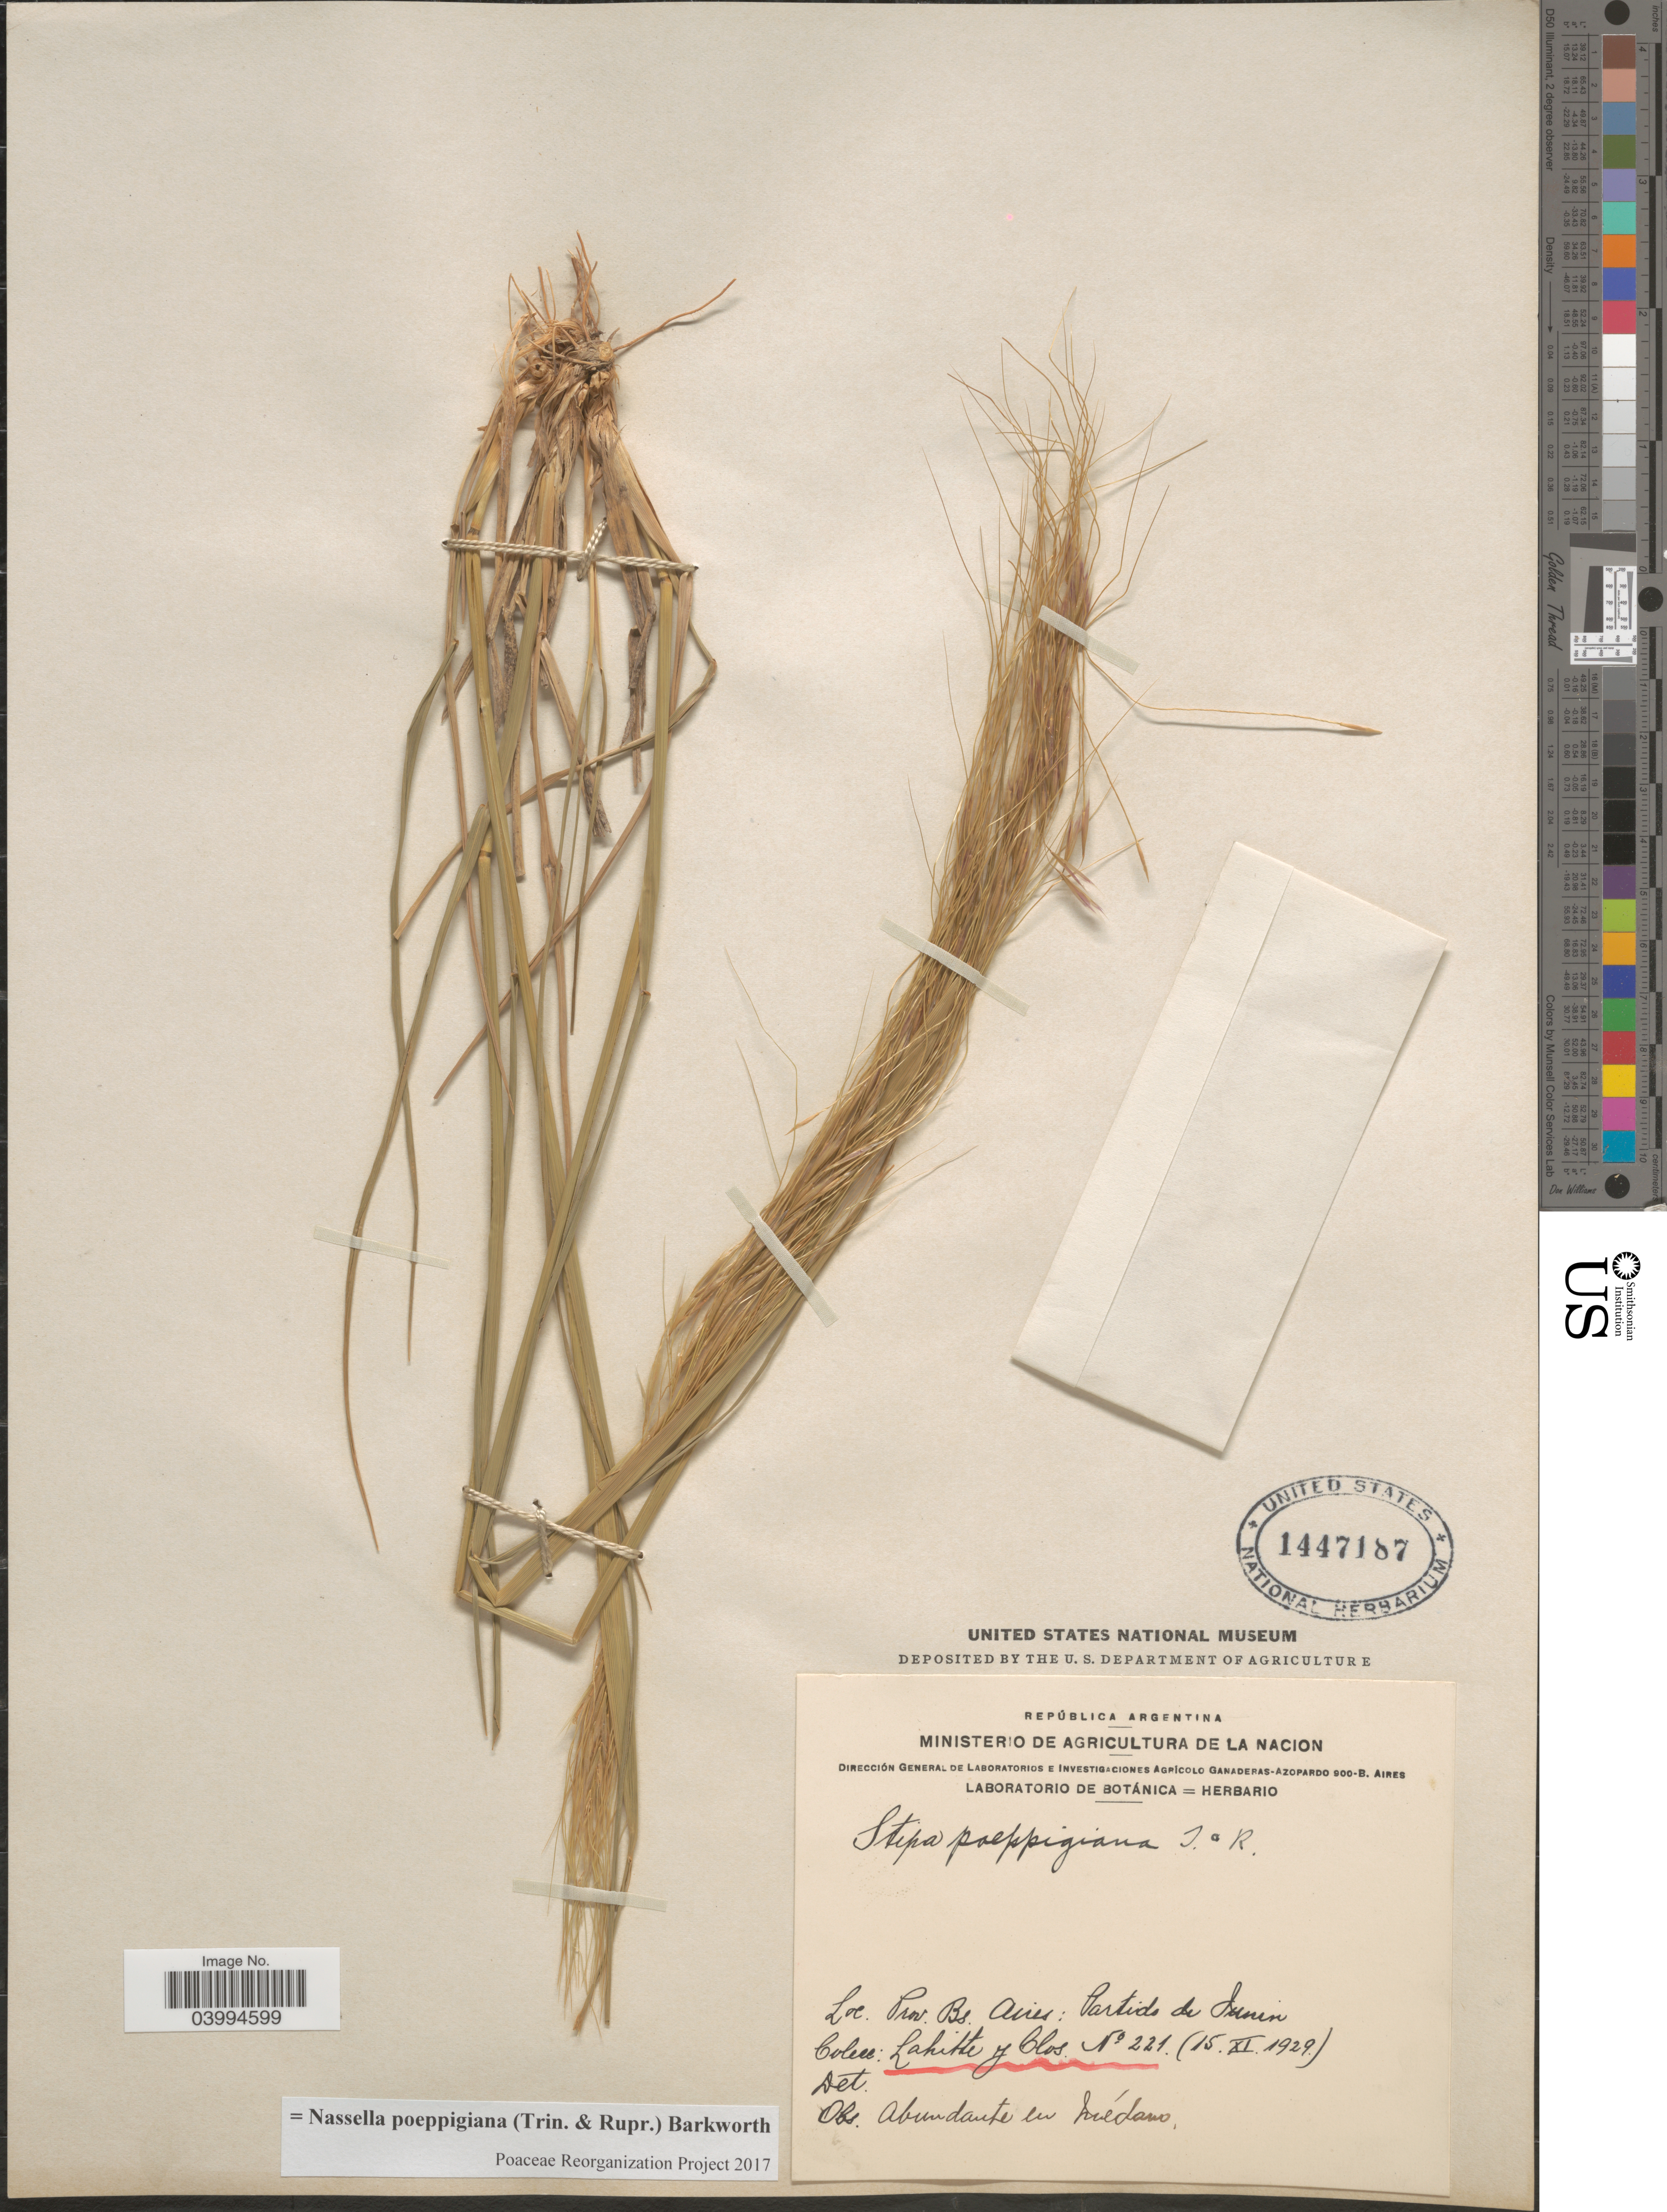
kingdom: Plantae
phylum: Tracheophyta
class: Liliopsida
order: Poales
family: Poaceae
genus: Nassella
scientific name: Nassella poeppigiana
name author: (Trin. & Rupr.) Barkworth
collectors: -. Lahitte & Clos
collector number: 221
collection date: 1929-11-15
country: Argentina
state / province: Buenos Aires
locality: República Argentina. Prov. Bs. Aires: Partido de Junin.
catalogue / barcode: US 1447187